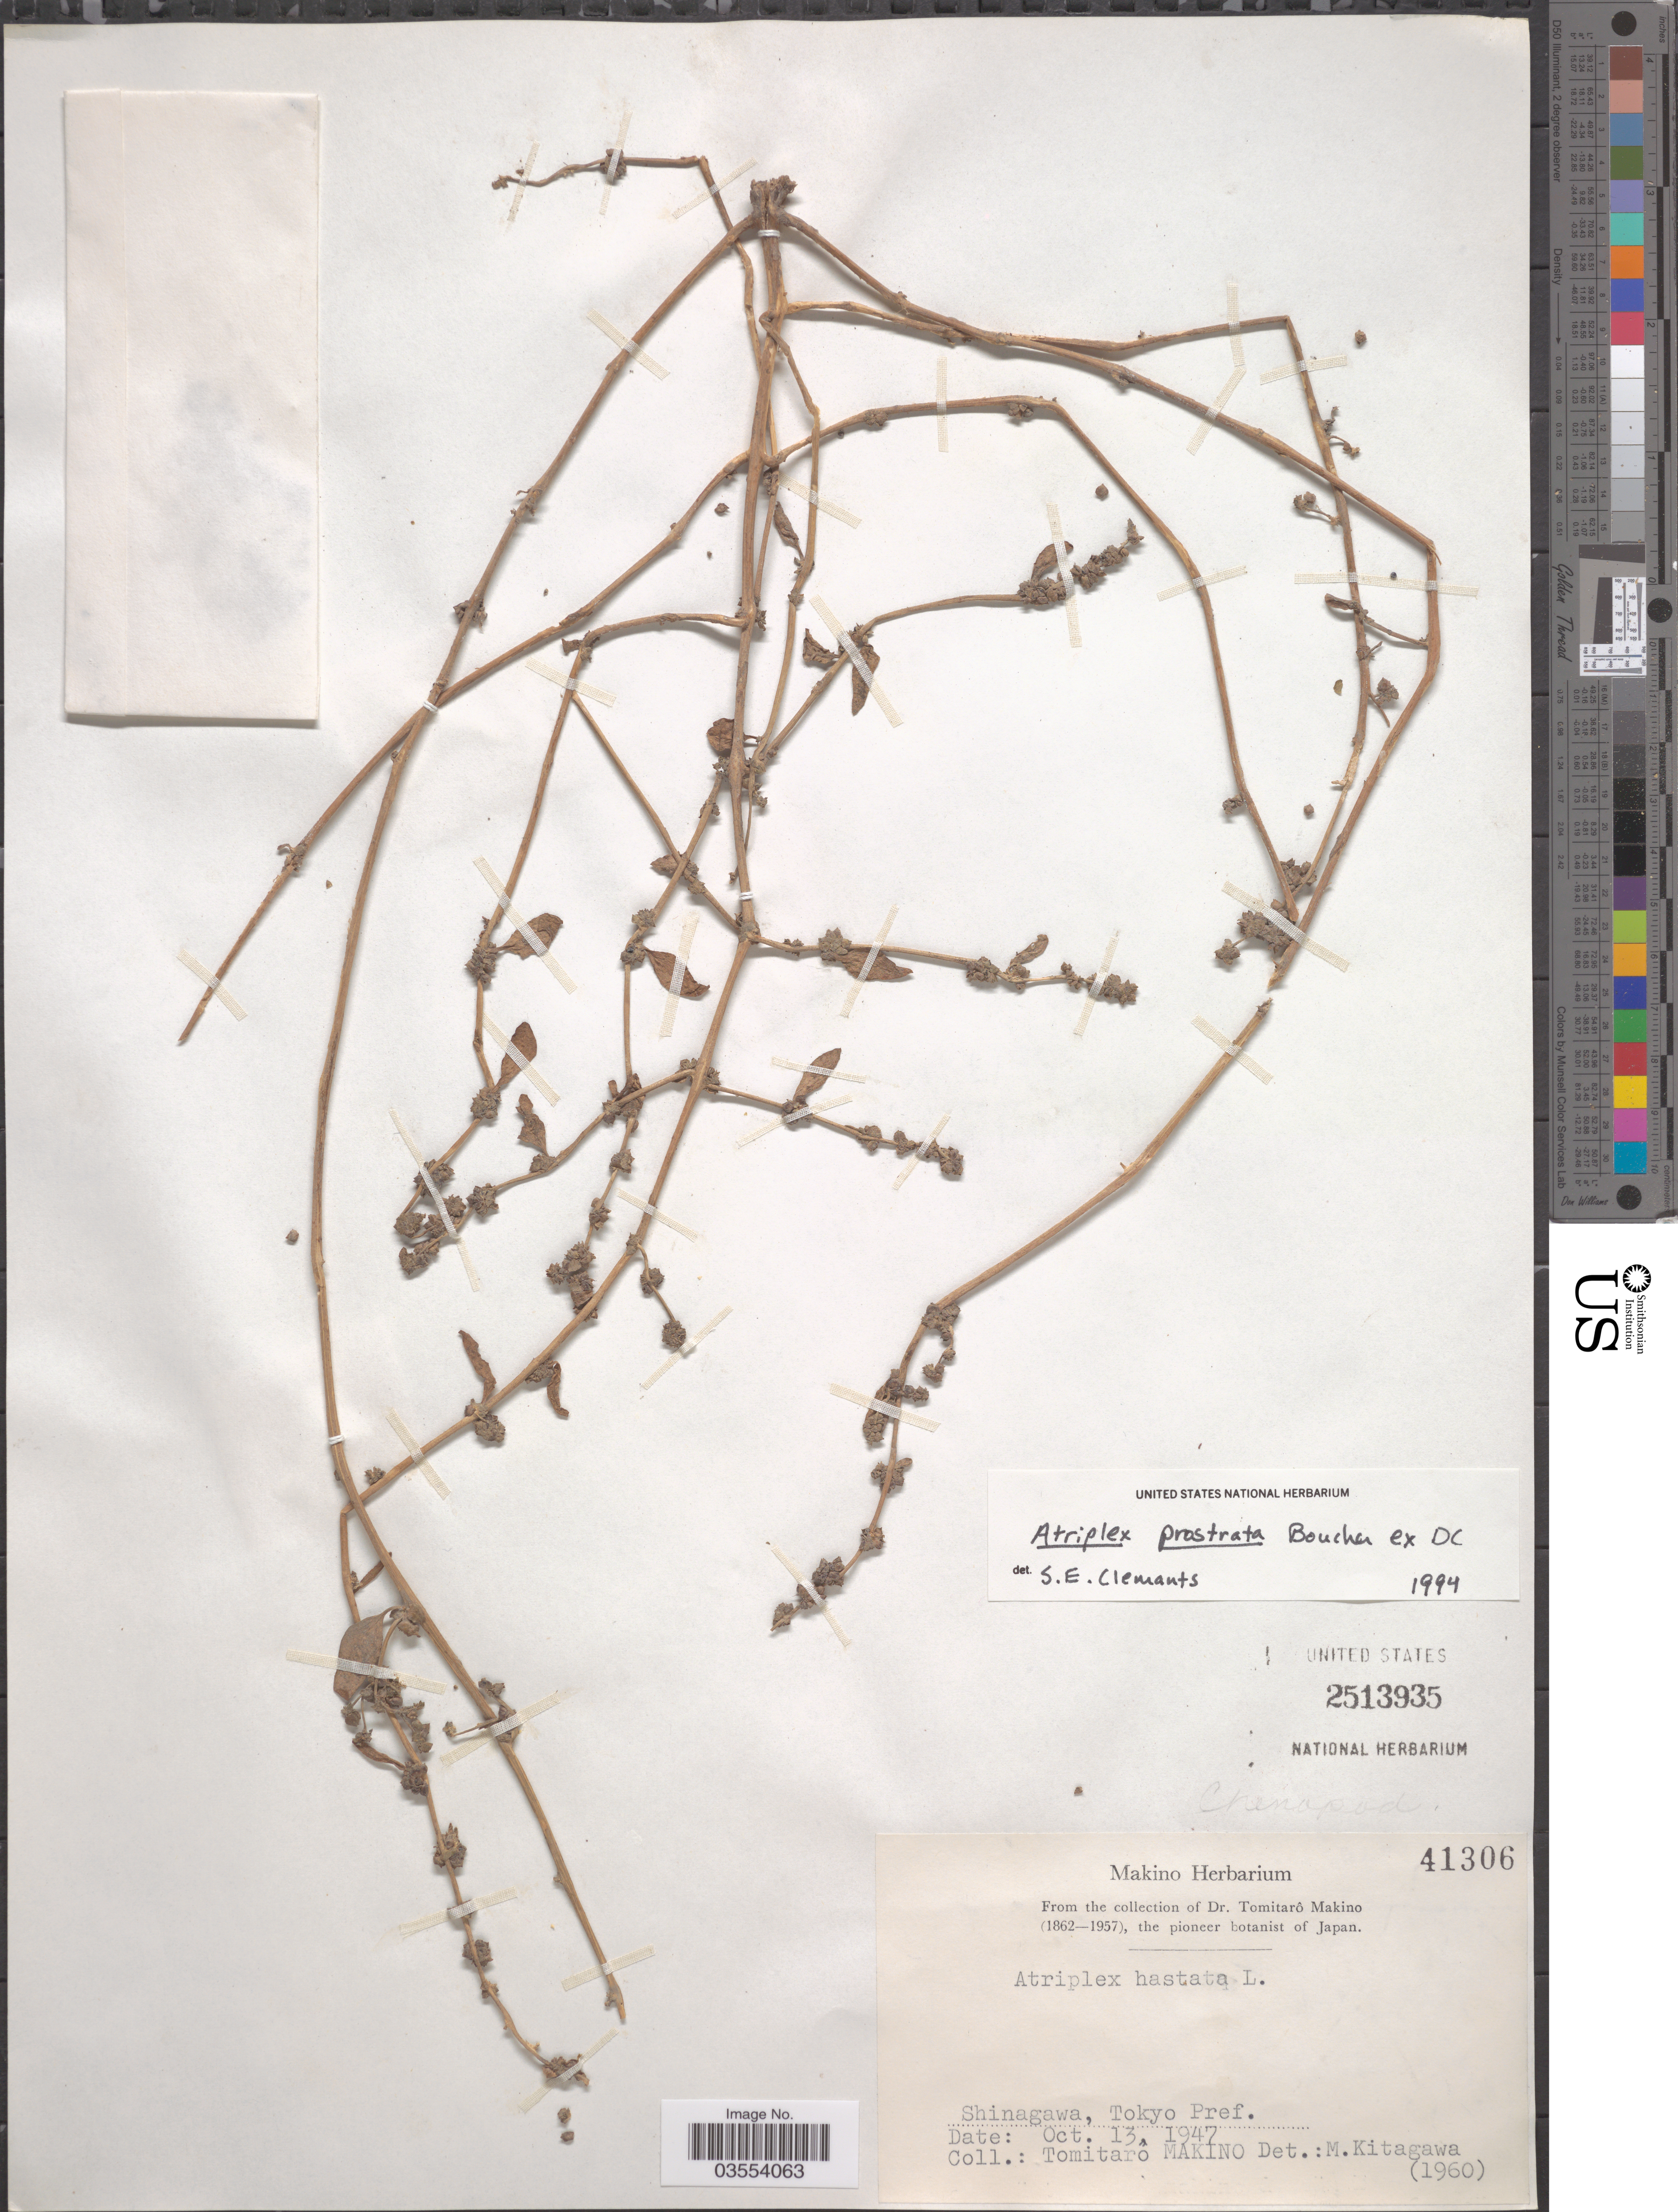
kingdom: Plantae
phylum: Tracheophyta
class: Magnoliopsida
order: Caryophyllales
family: Amaranthaceae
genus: Atriplex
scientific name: Atriplex prostrata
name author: Boucher ex DC.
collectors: T. Makino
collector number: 41306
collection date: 1947-10-13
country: Japan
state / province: Tokyo, Federal City of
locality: Shinagawa, Tokyo Pref.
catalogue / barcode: US 2513935